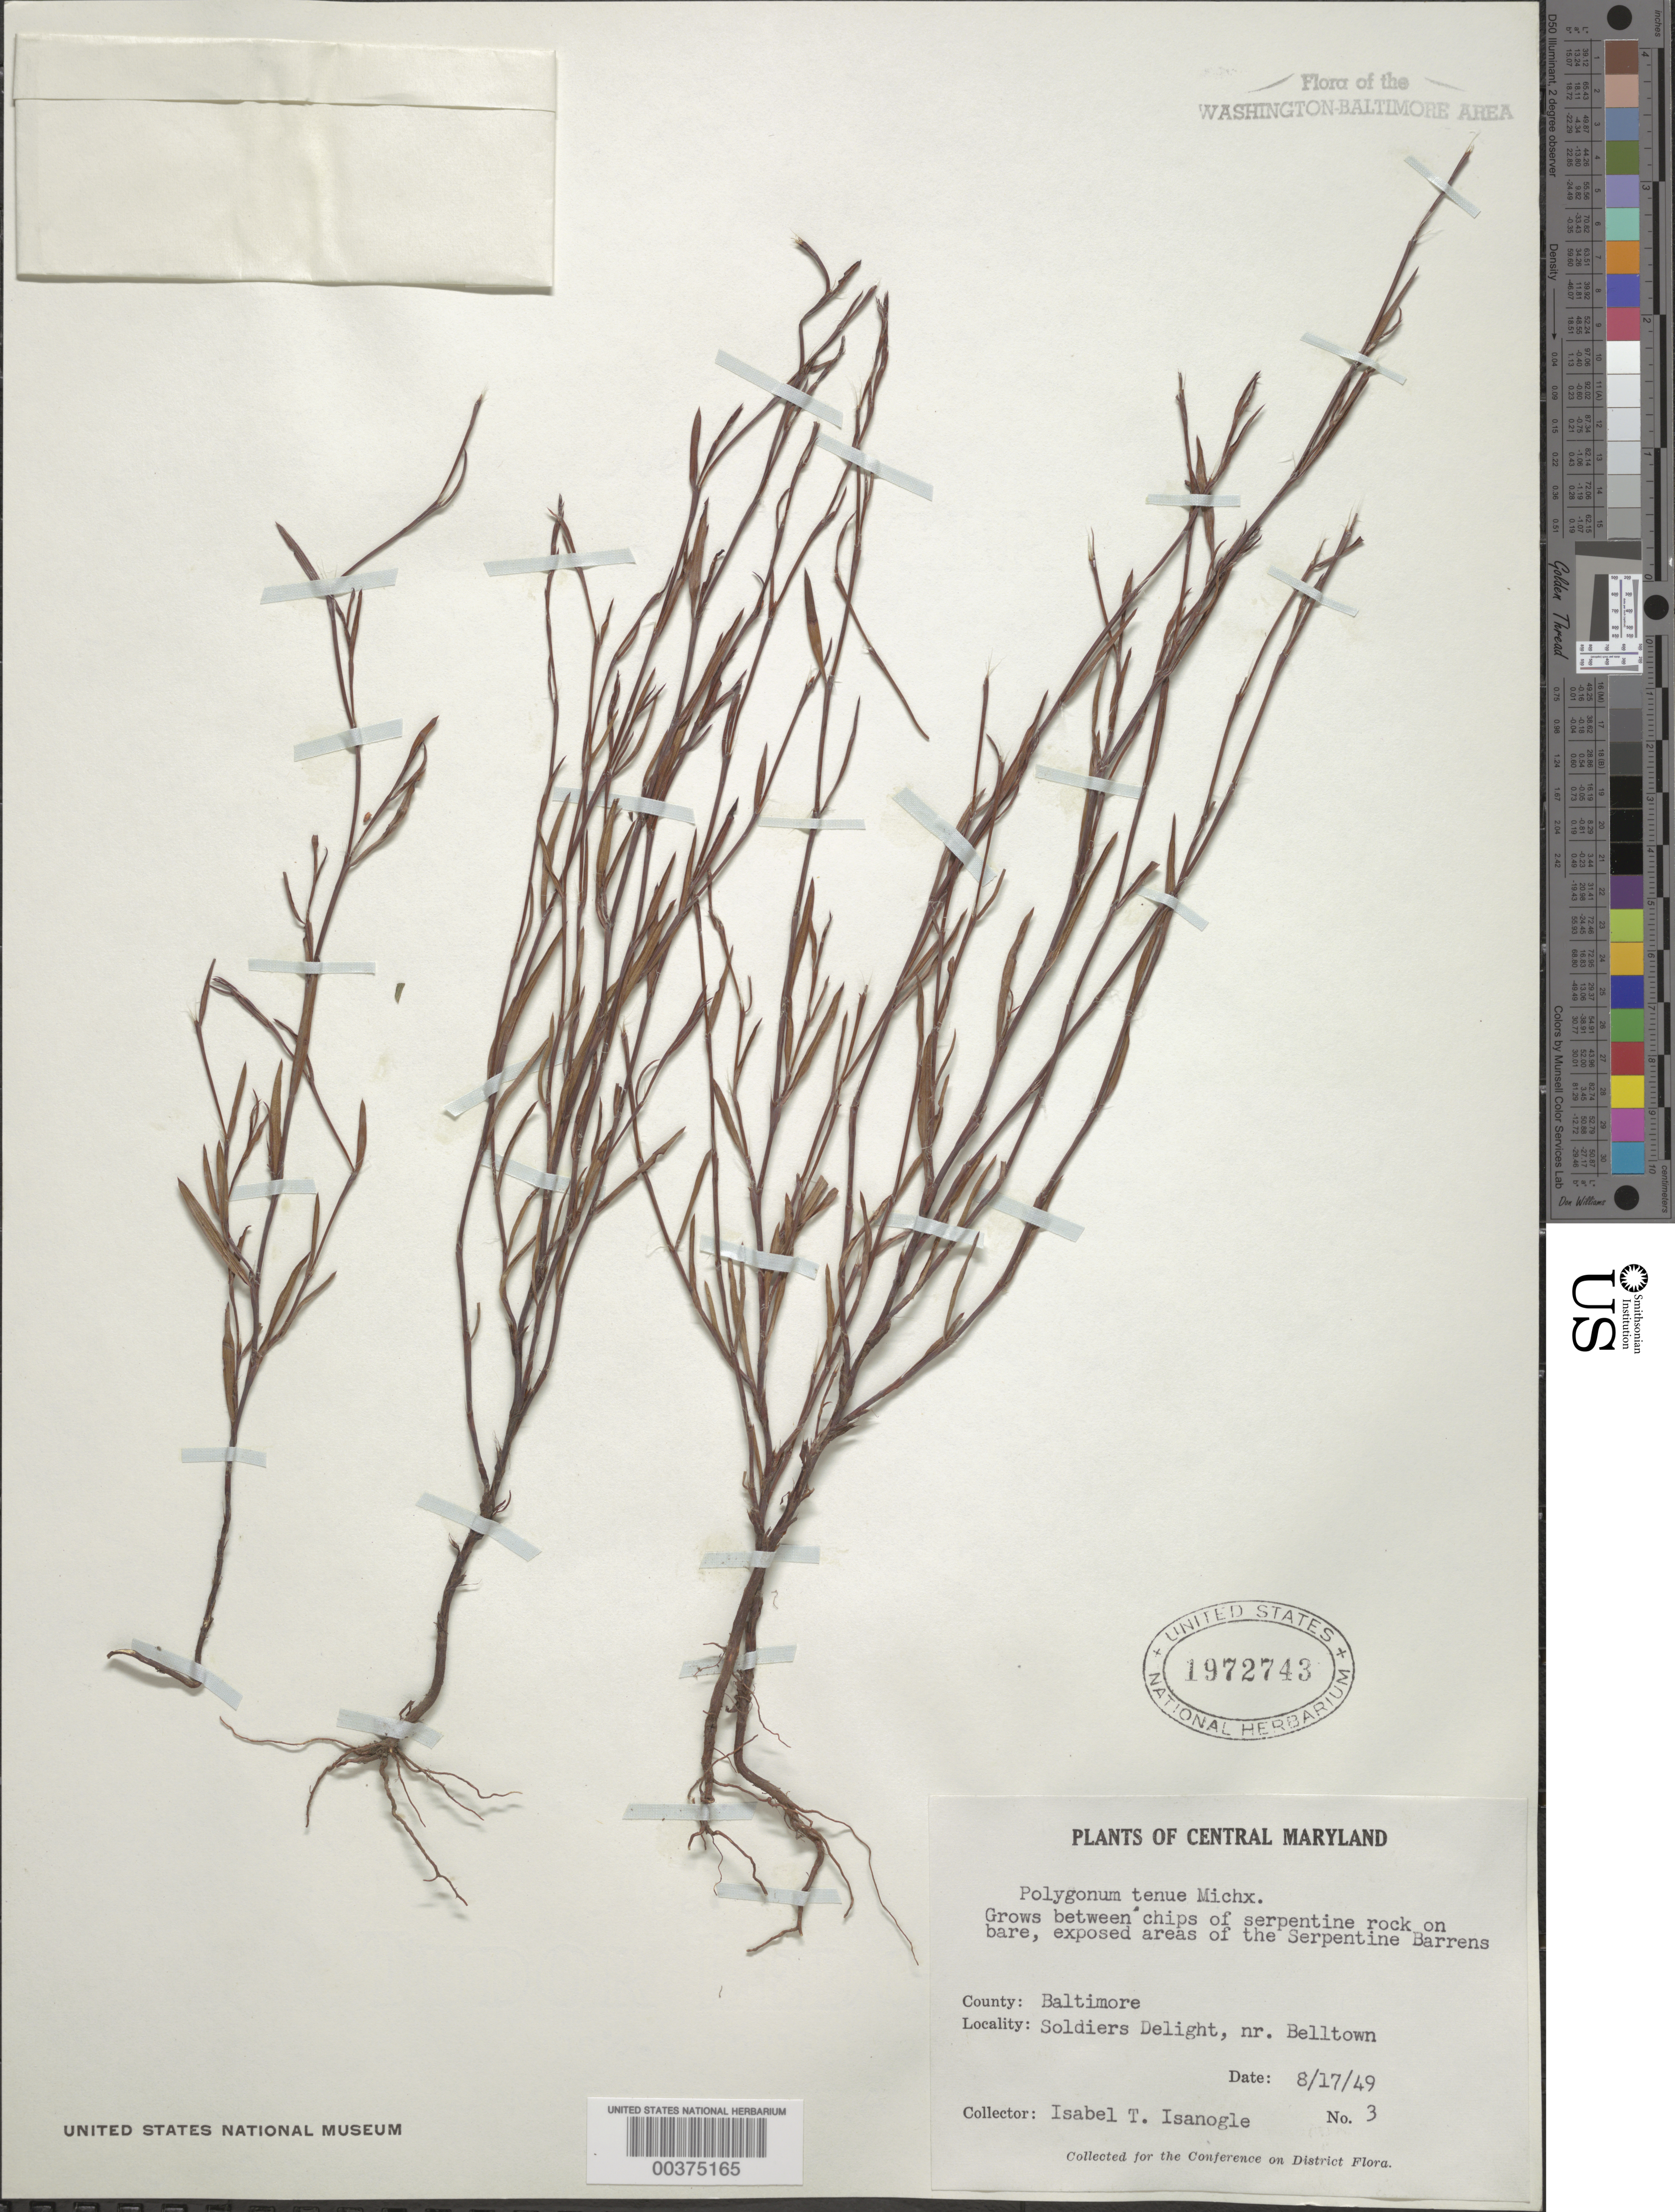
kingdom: Plantae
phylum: Tracheophyta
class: Magnoliopsida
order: Caryophyllales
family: Polygonaceae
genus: Polygonum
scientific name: Polygonum tenue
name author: F. Michx.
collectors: I. Isanogle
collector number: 3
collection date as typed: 17 Aug 1949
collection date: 1949-08-17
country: United States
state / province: Maryland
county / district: Baltimore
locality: Soldiers Delight, near Belltown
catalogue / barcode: US 1972743